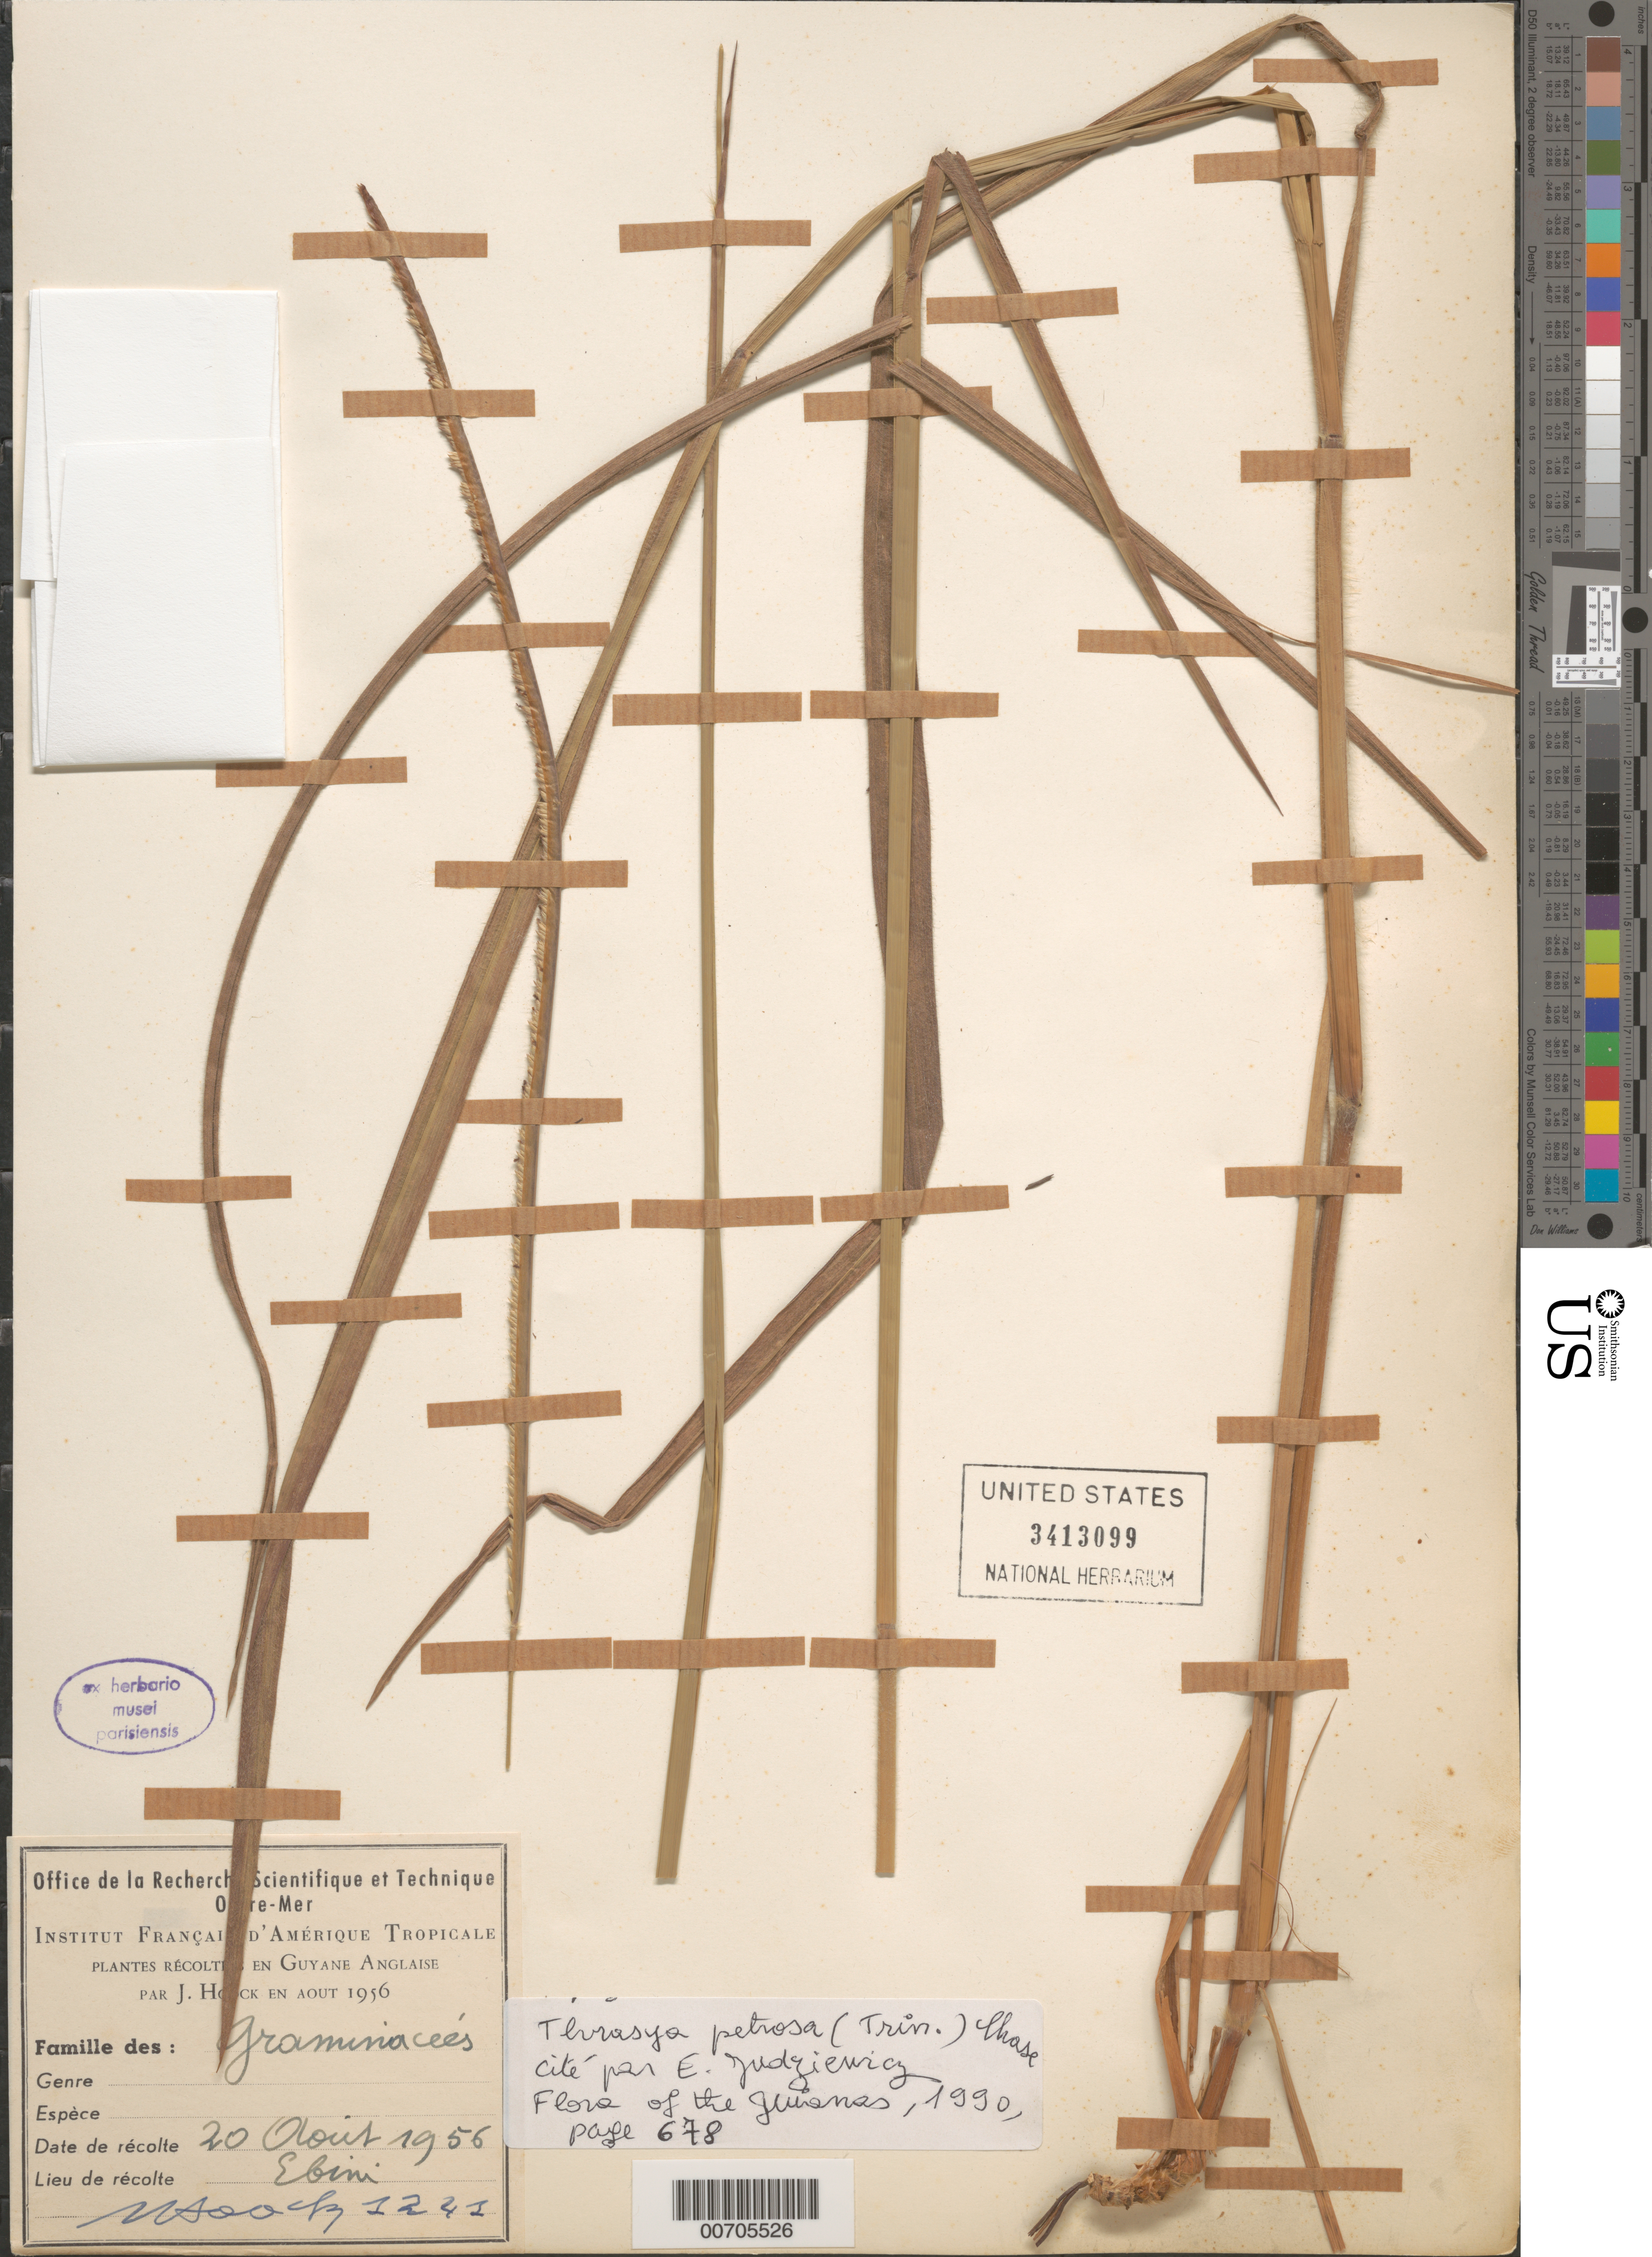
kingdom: Plantae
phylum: Tracheophyta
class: Liliopsida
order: Poales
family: Poaceae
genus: Thrasya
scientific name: Thrasya petrosa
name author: (Trin.) Chase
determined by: Judziewicz, E. J.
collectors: J. Hoock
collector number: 1241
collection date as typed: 20-Aug-56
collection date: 1956-08-20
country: Guyana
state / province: U. Demerara-Berbice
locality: Ebini Station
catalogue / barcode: US 3413099